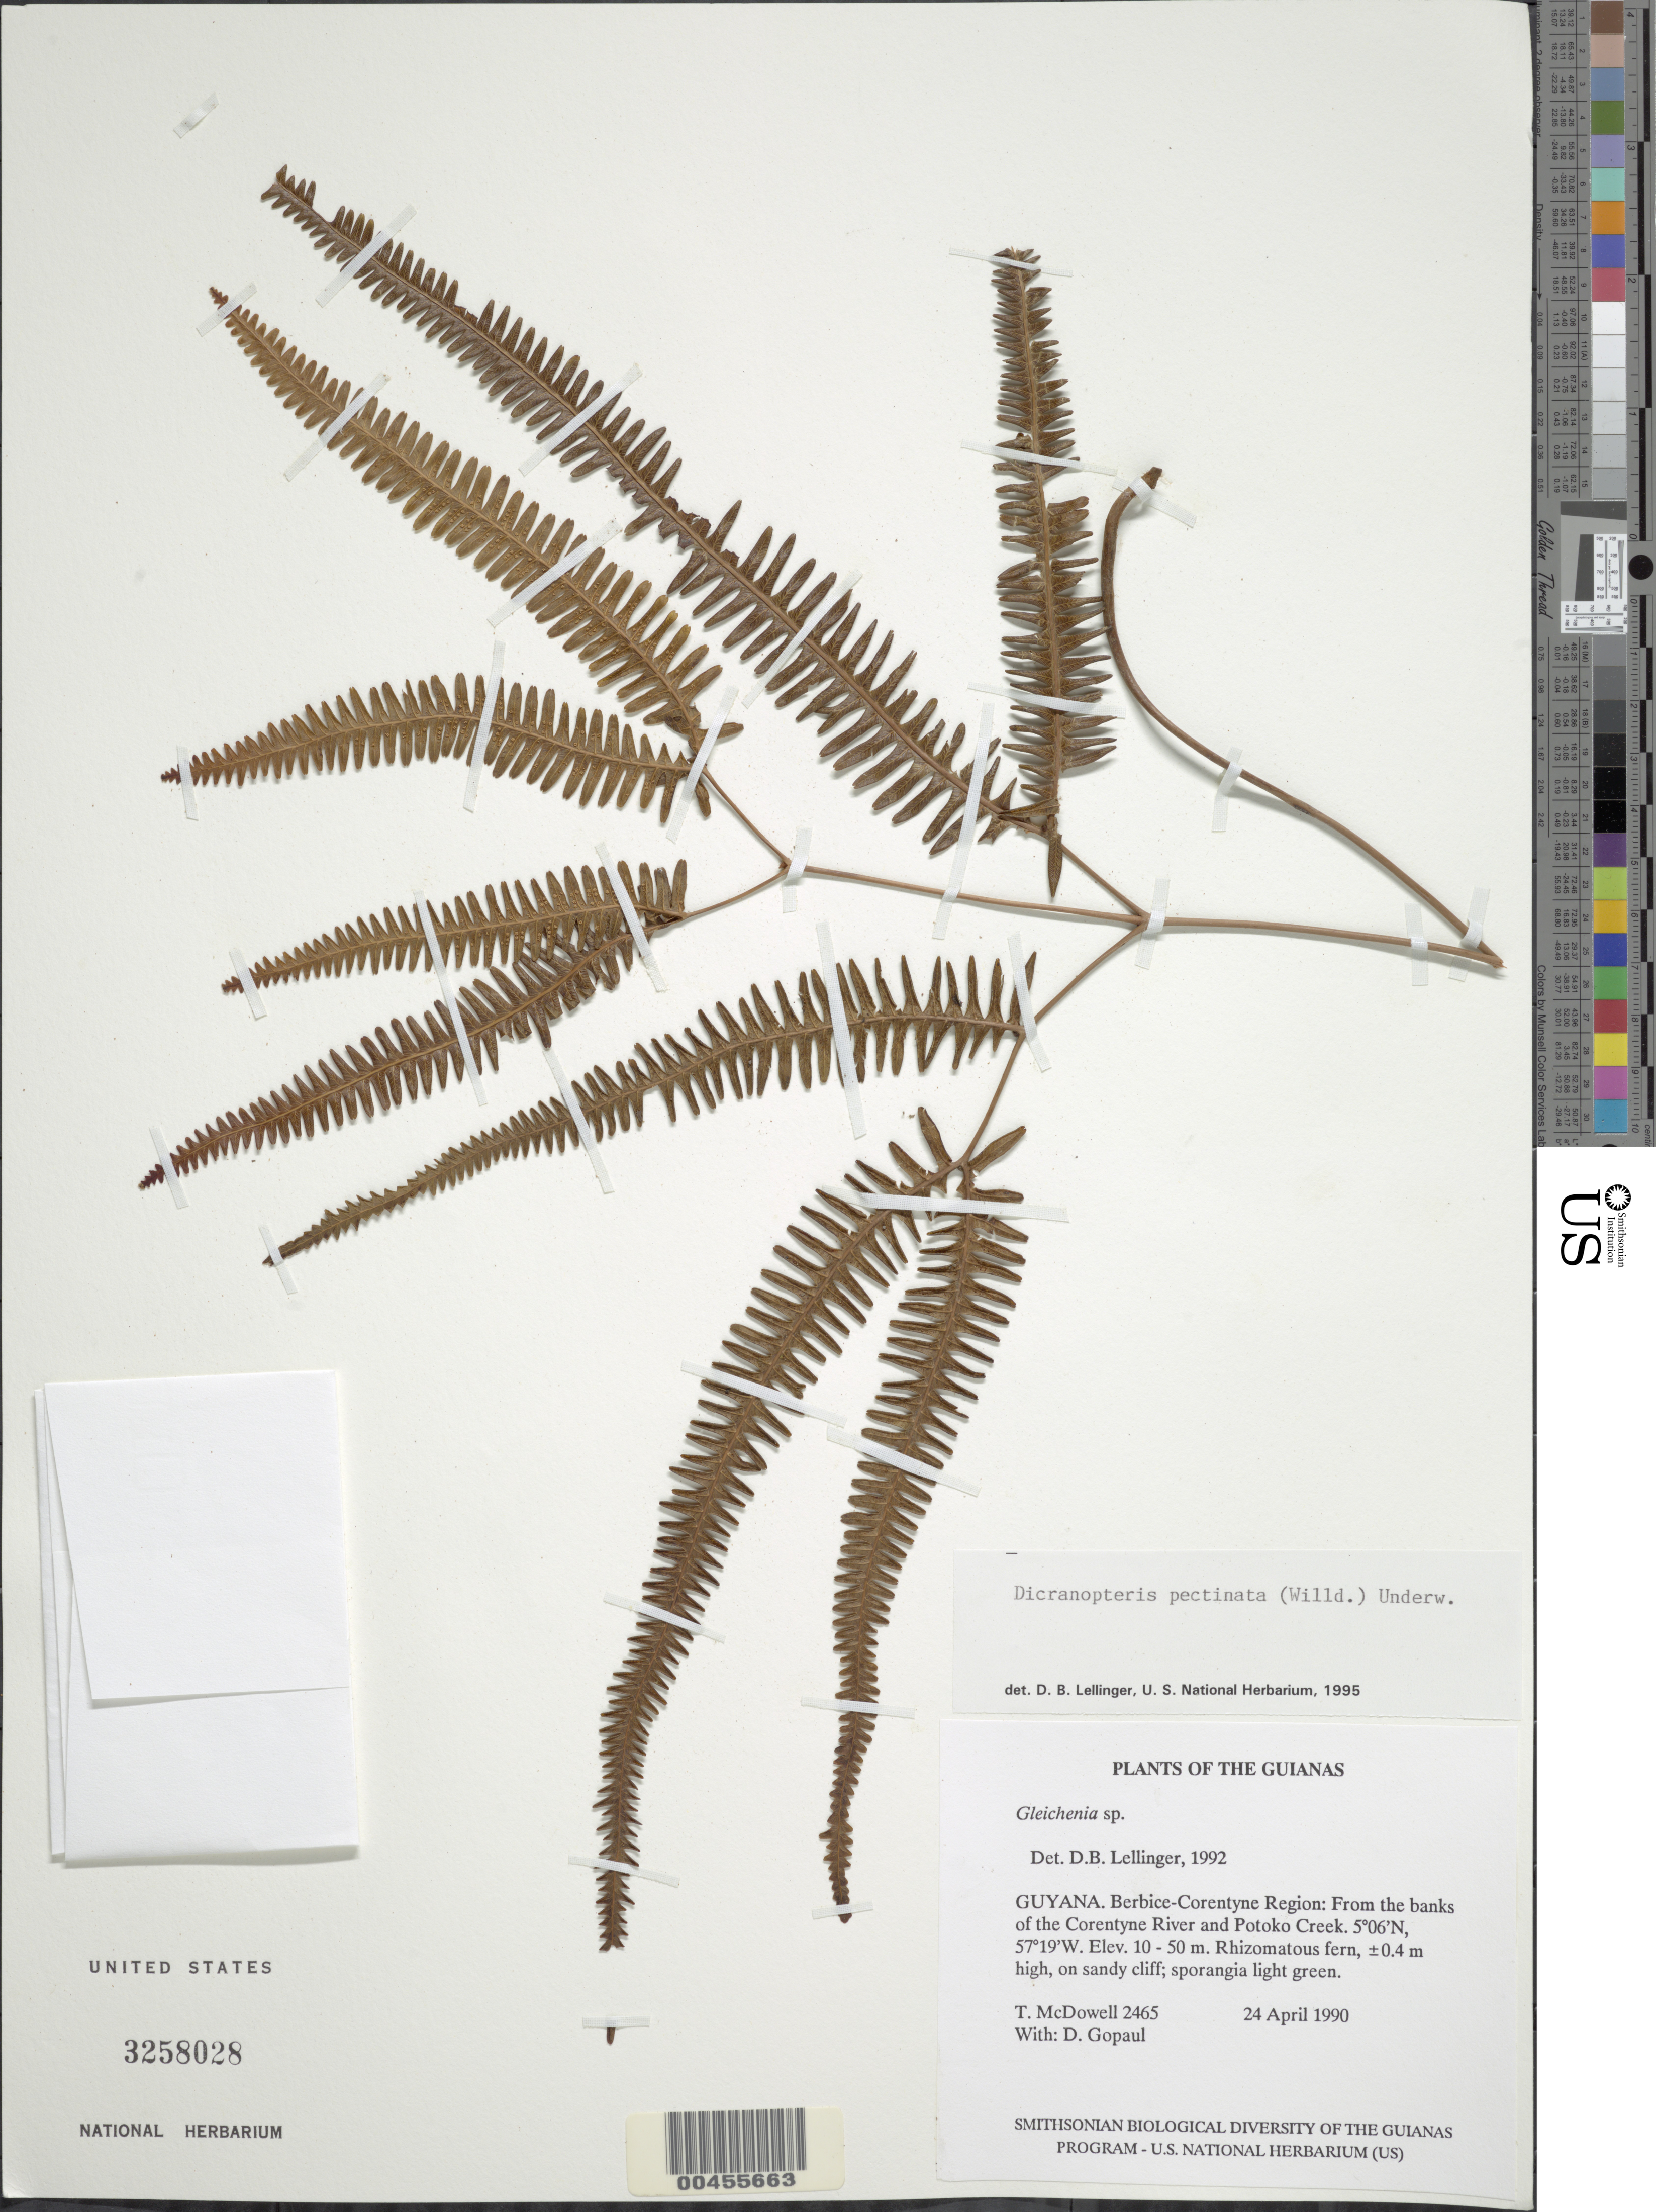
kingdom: Plantae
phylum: Tracheophyta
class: Polypodiopsida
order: Gleicheniales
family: Gleicheniaceae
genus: Gleichenella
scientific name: Gleichenella pectinata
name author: (Willd.) Ching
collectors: T. McDowell & D. Gopaul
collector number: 2465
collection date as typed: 24 April 1990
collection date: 1990-04-24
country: Guyana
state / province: E. Berbice-Corentyne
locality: Corentyne River and Potoko Creek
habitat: Banks of creek and river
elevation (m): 10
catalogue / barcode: US 3258028